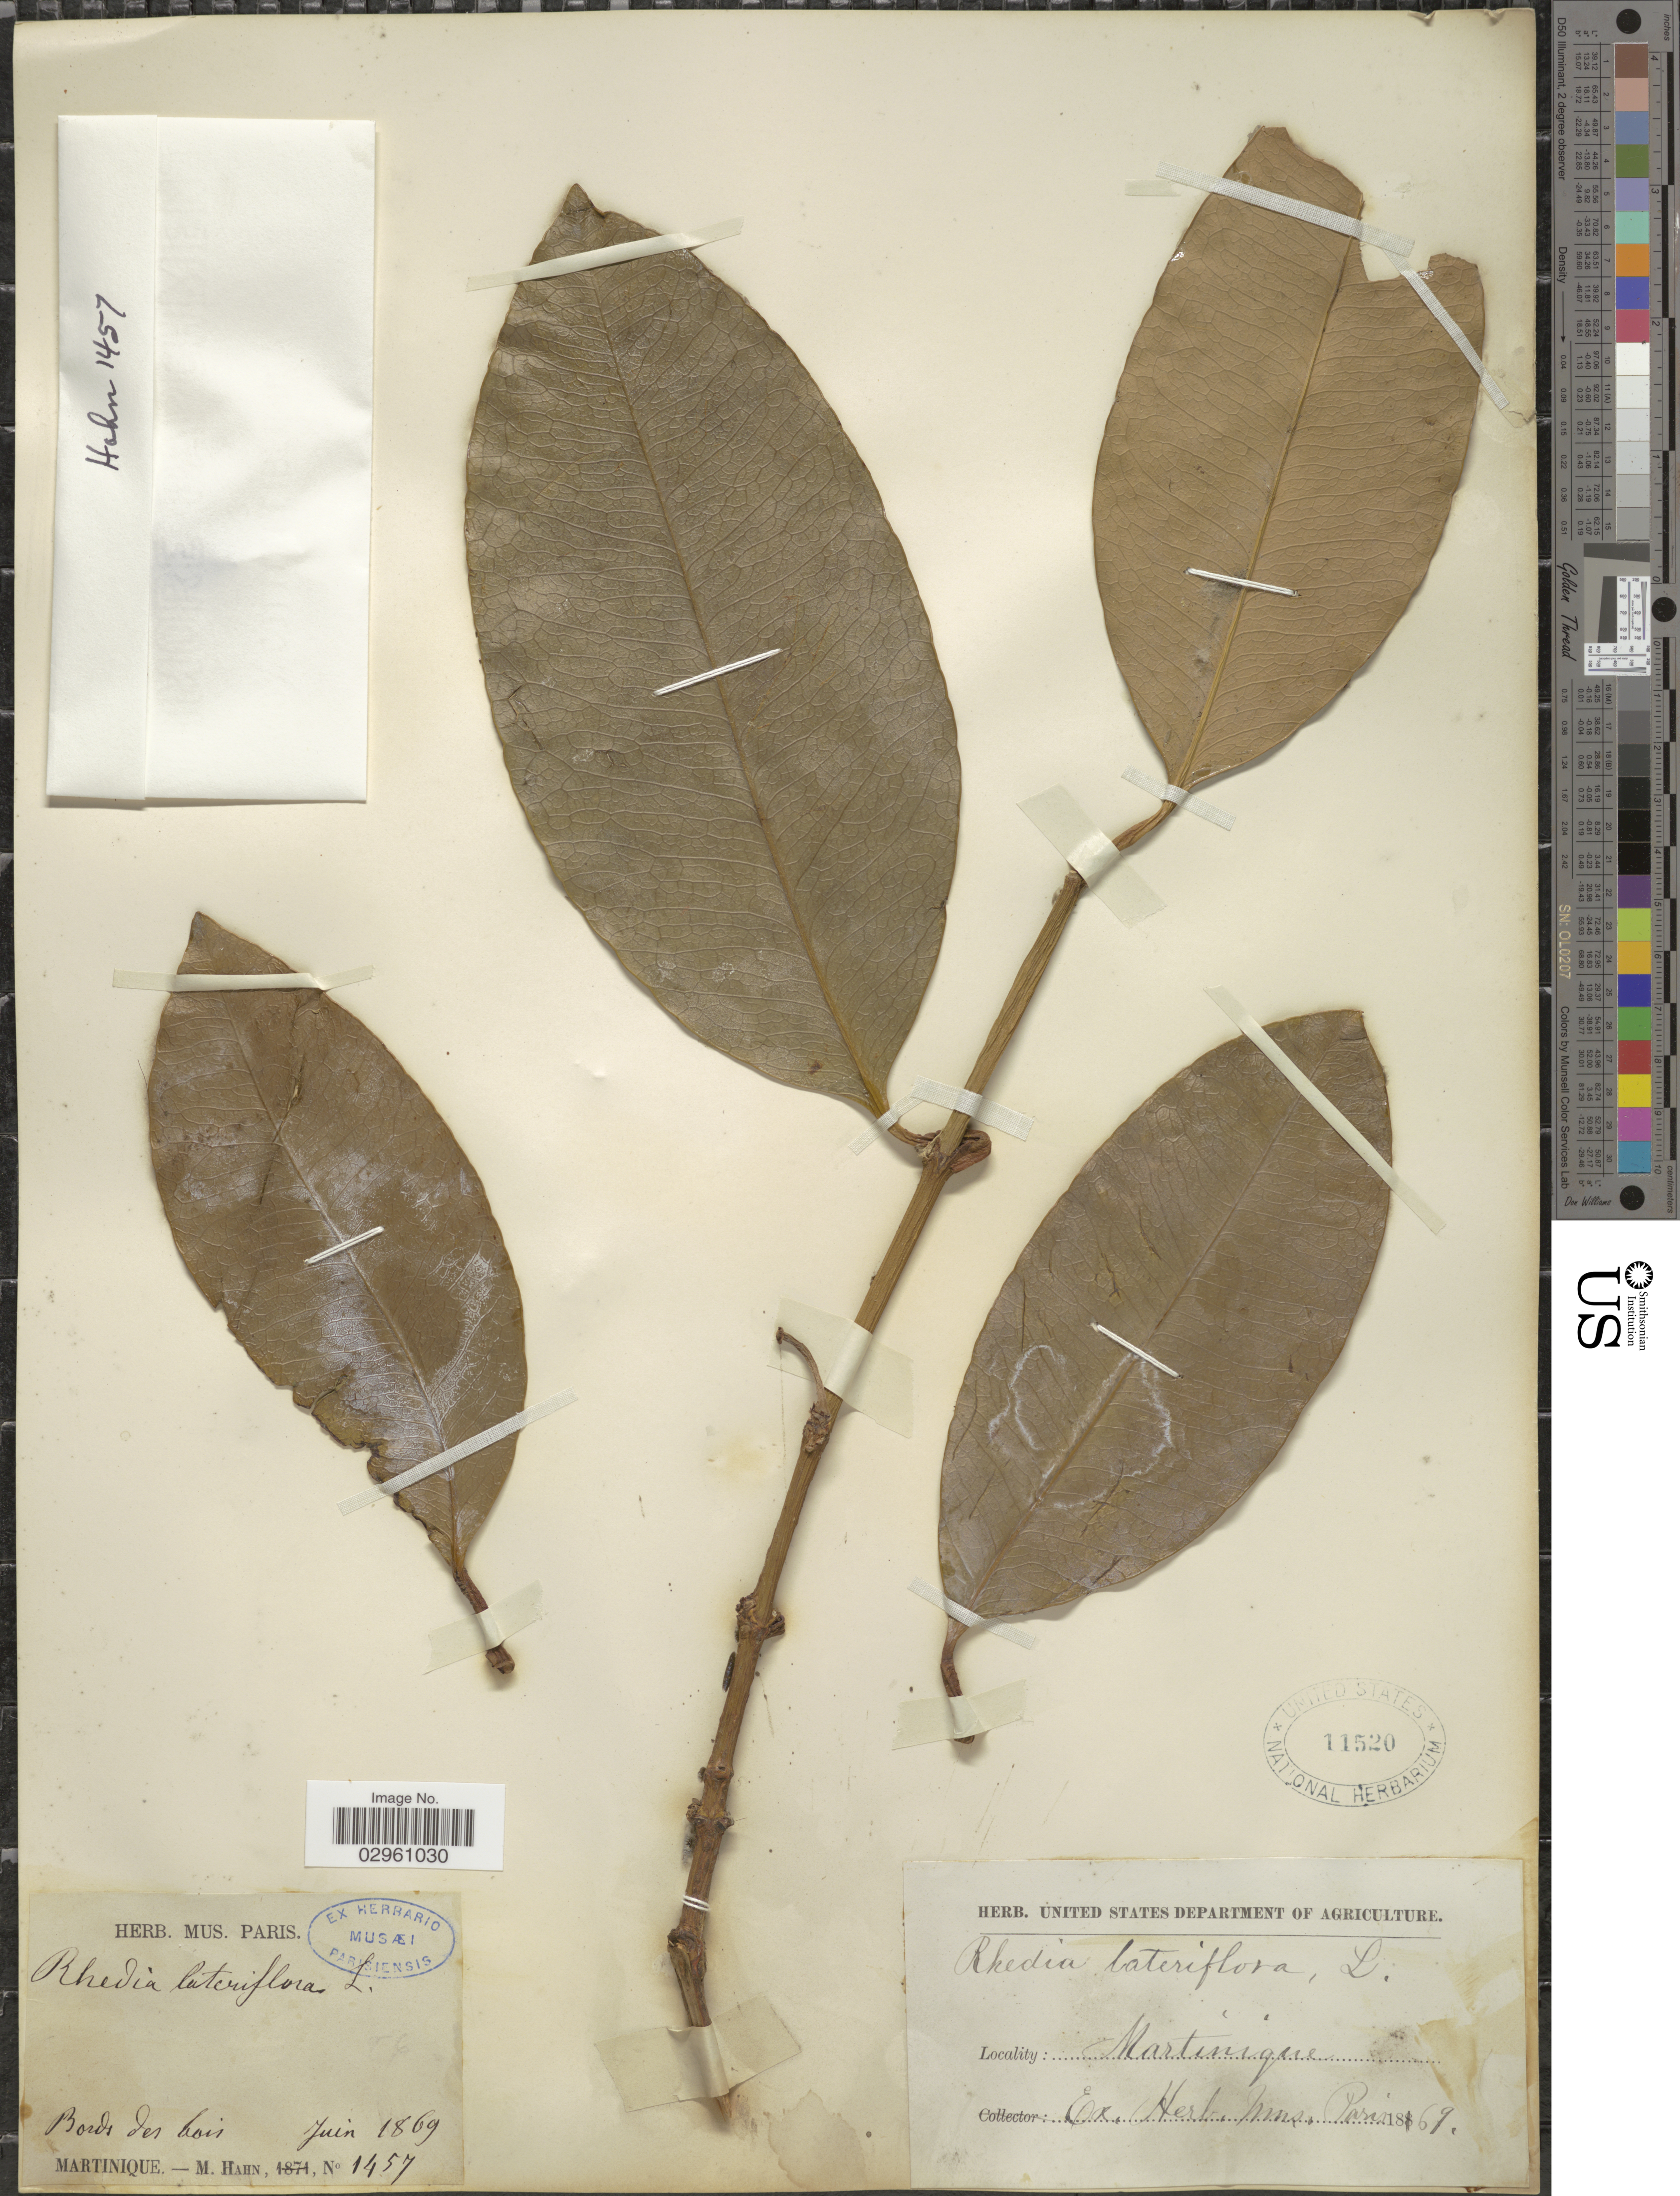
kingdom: Plantae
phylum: Tracheophyta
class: Magnoliopsida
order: Malpighiales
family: Clusiaceae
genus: Garcinia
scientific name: Garcinia humilis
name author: (Vahl) C.D. Adams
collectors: M. Hahn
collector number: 1457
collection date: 1869-06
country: Martinique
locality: Bords des bois.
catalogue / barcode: US 11520